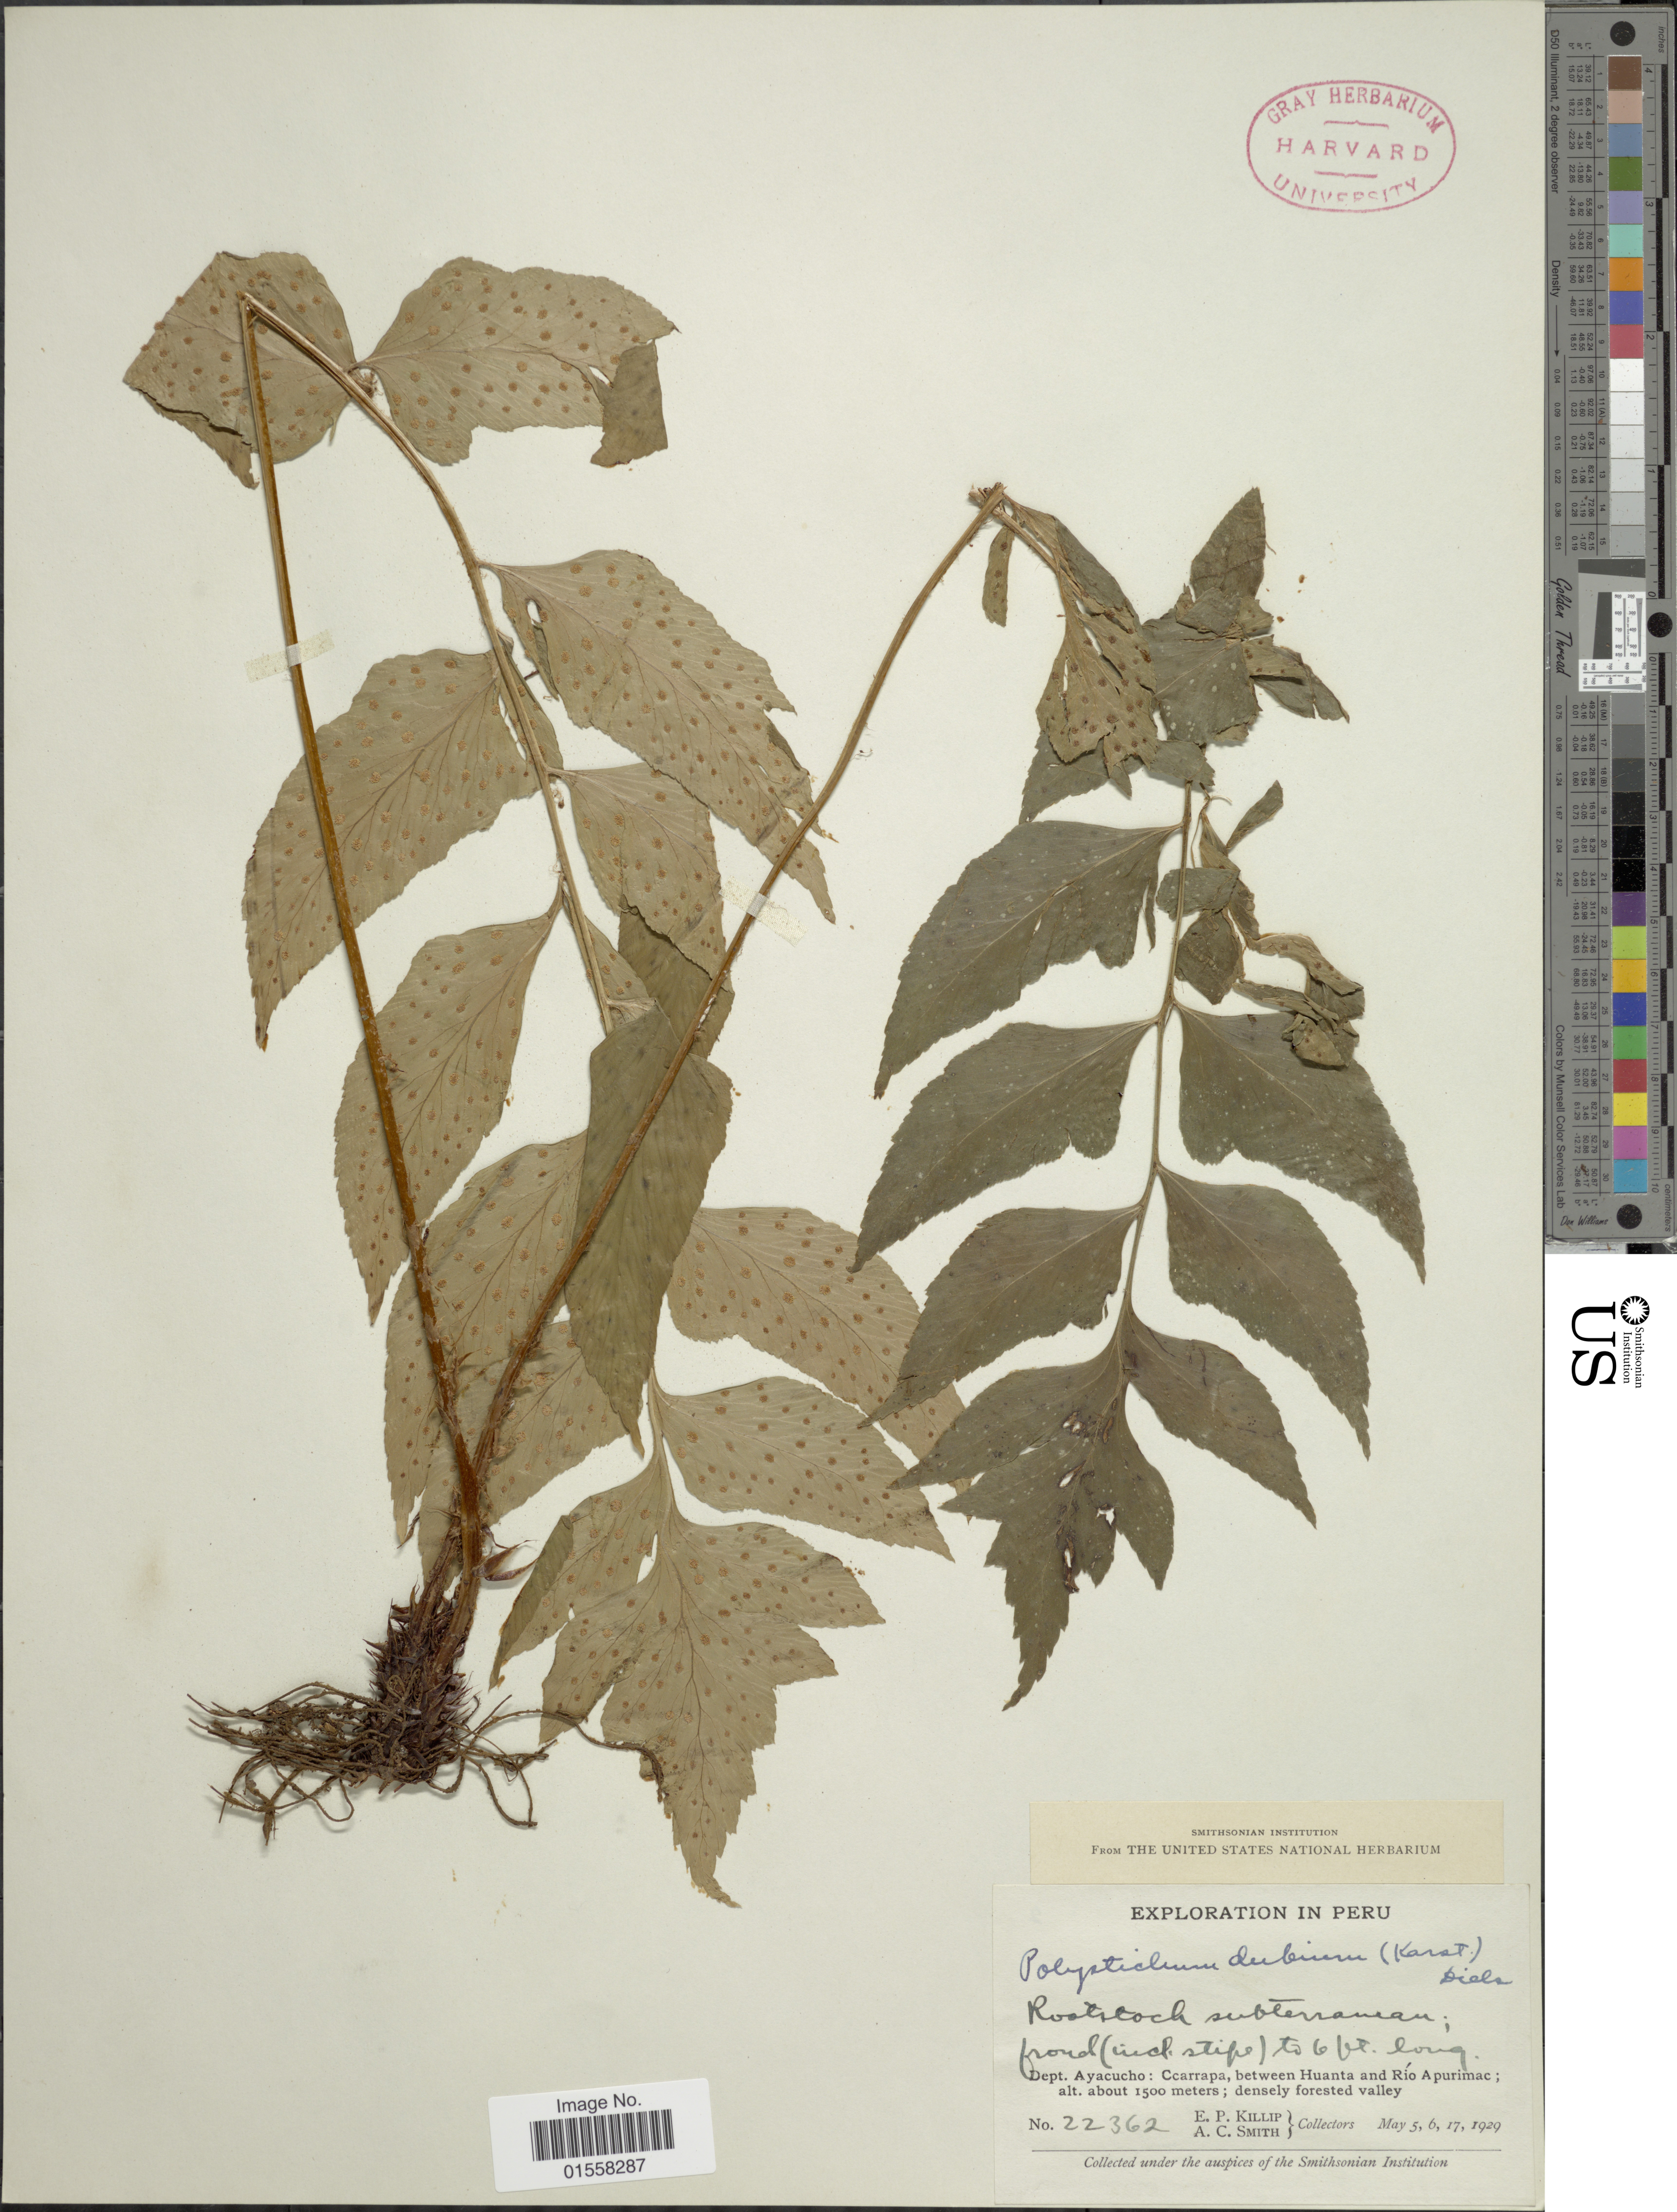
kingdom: Plantae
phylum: Tracheophyta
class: Polypodiopsida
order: Polypodiales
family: Dryopteridaceae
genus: Polystichum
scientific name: Polystichum dubium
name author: (H. Karst.) Diels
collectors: E. P. Killip & A. C. Smith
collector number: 22362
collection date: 1929-05-05/1929-05-17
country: Peru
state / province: Ayacucho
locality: Peru. Dept. Ayacucho; Ccarrapa, between Huanta and Rio apurimac.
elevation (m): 1500